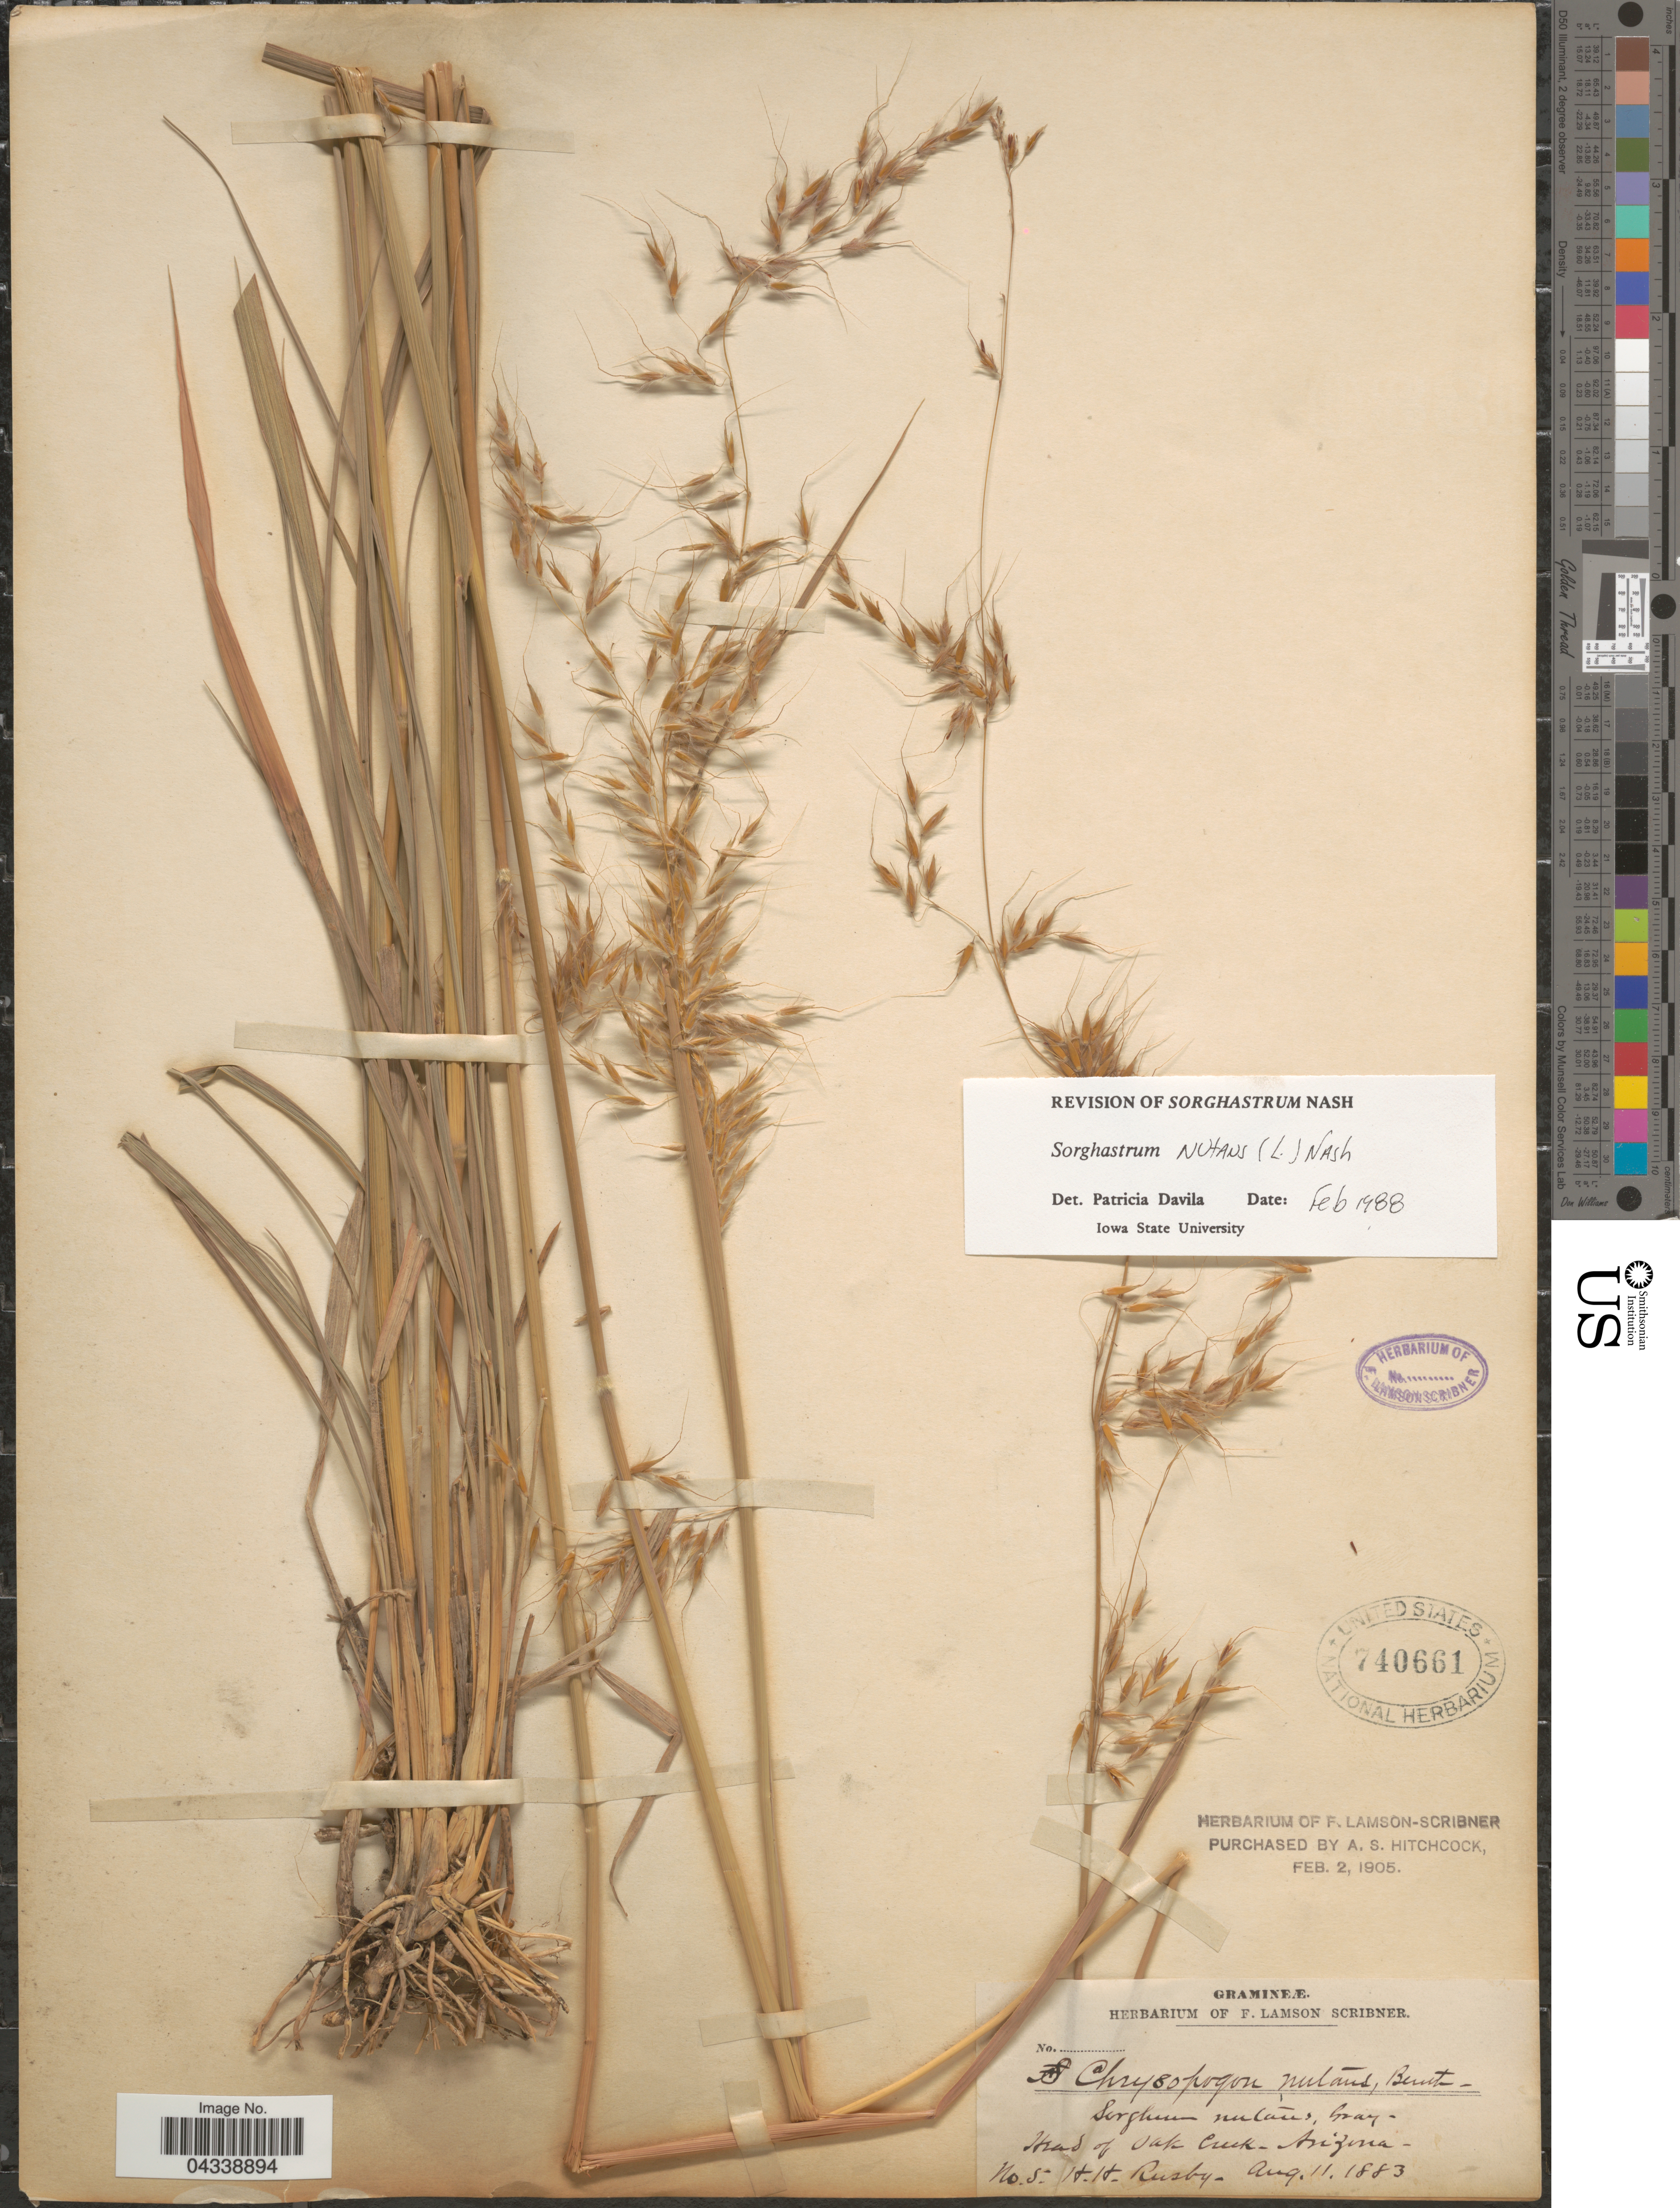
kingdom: Plantae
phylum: Tracheophyta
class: Liliopsida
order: Poales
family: Poaceae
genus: Sorghastrum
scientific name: Sorghastrum nutans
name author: (L.) Nash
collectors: H. H. Rusby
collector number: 5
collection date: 1883-08-11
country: United States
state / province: Arizona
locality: Head of Oak Creek.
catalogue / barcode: US 740661